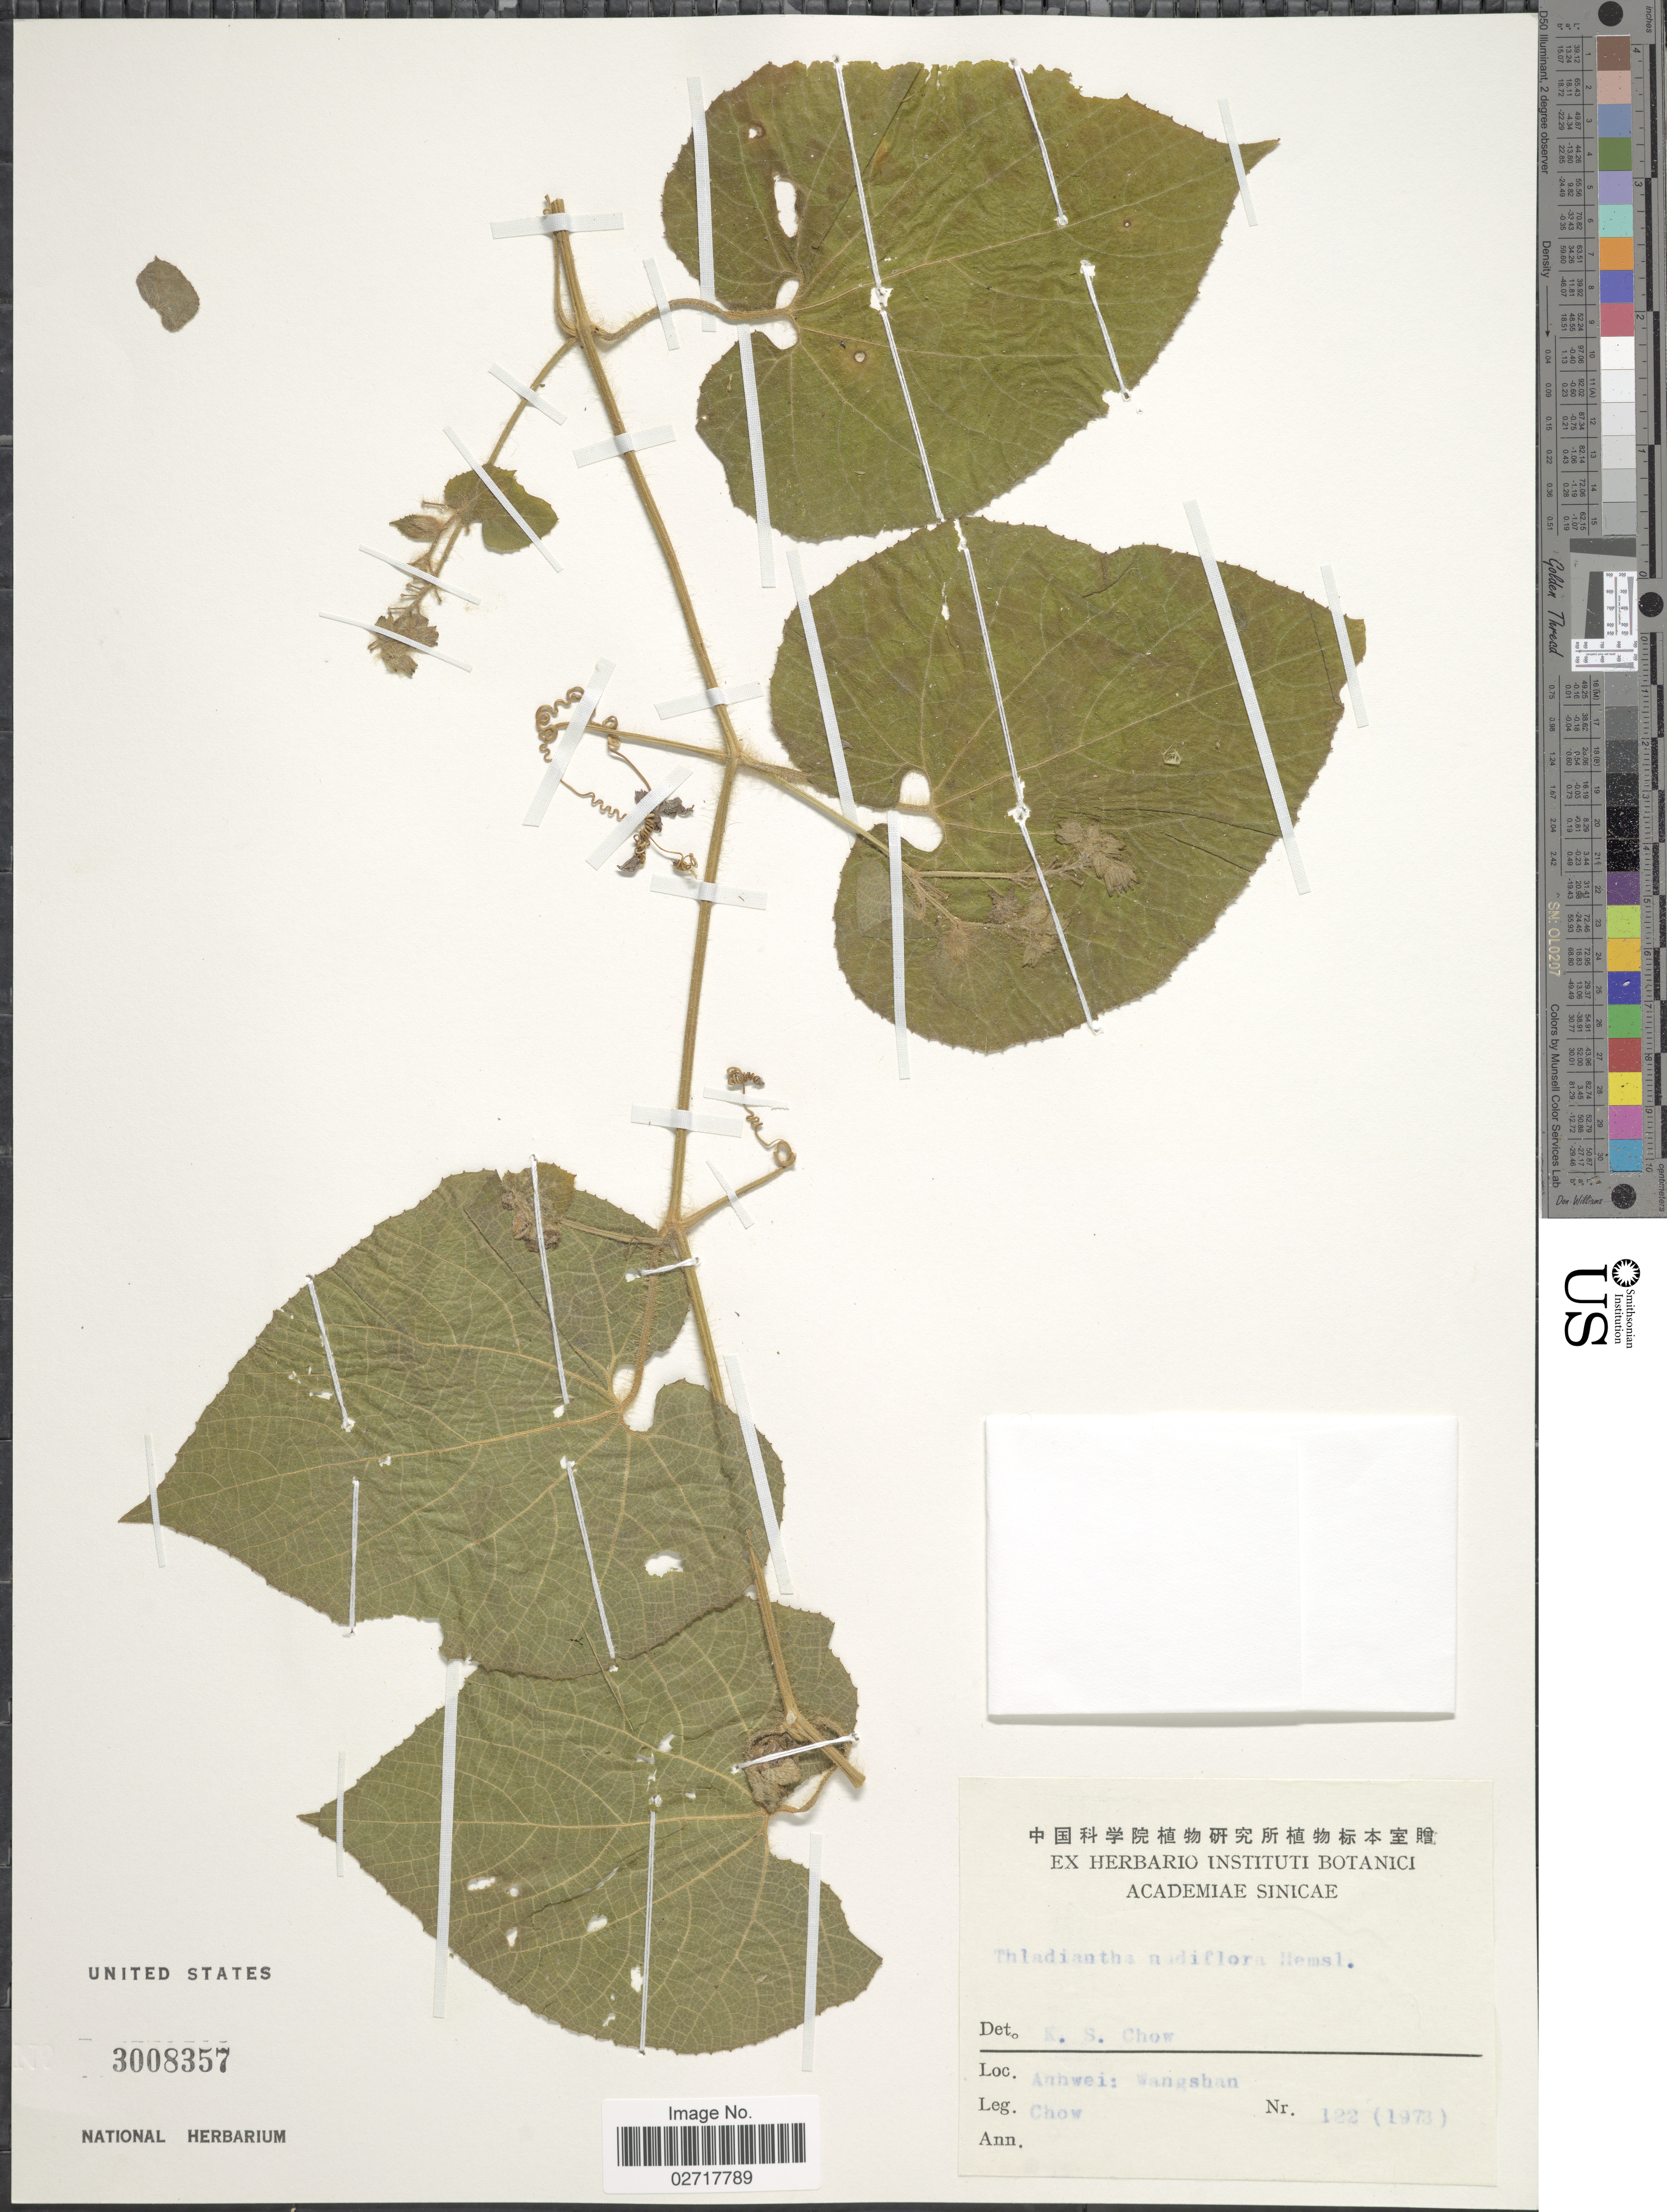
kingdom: Plantae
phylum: Tracheophyta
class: Magnoliopsida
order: Cucurbitales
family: Cucurbitaceae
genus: Thladiantha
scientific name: Thladiantha nudiflora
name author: Hemsl.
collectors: Chow, --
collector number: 122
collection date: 1973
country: China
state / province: Anhui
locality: Anhwei: Wangshan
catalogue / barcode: US 3008357